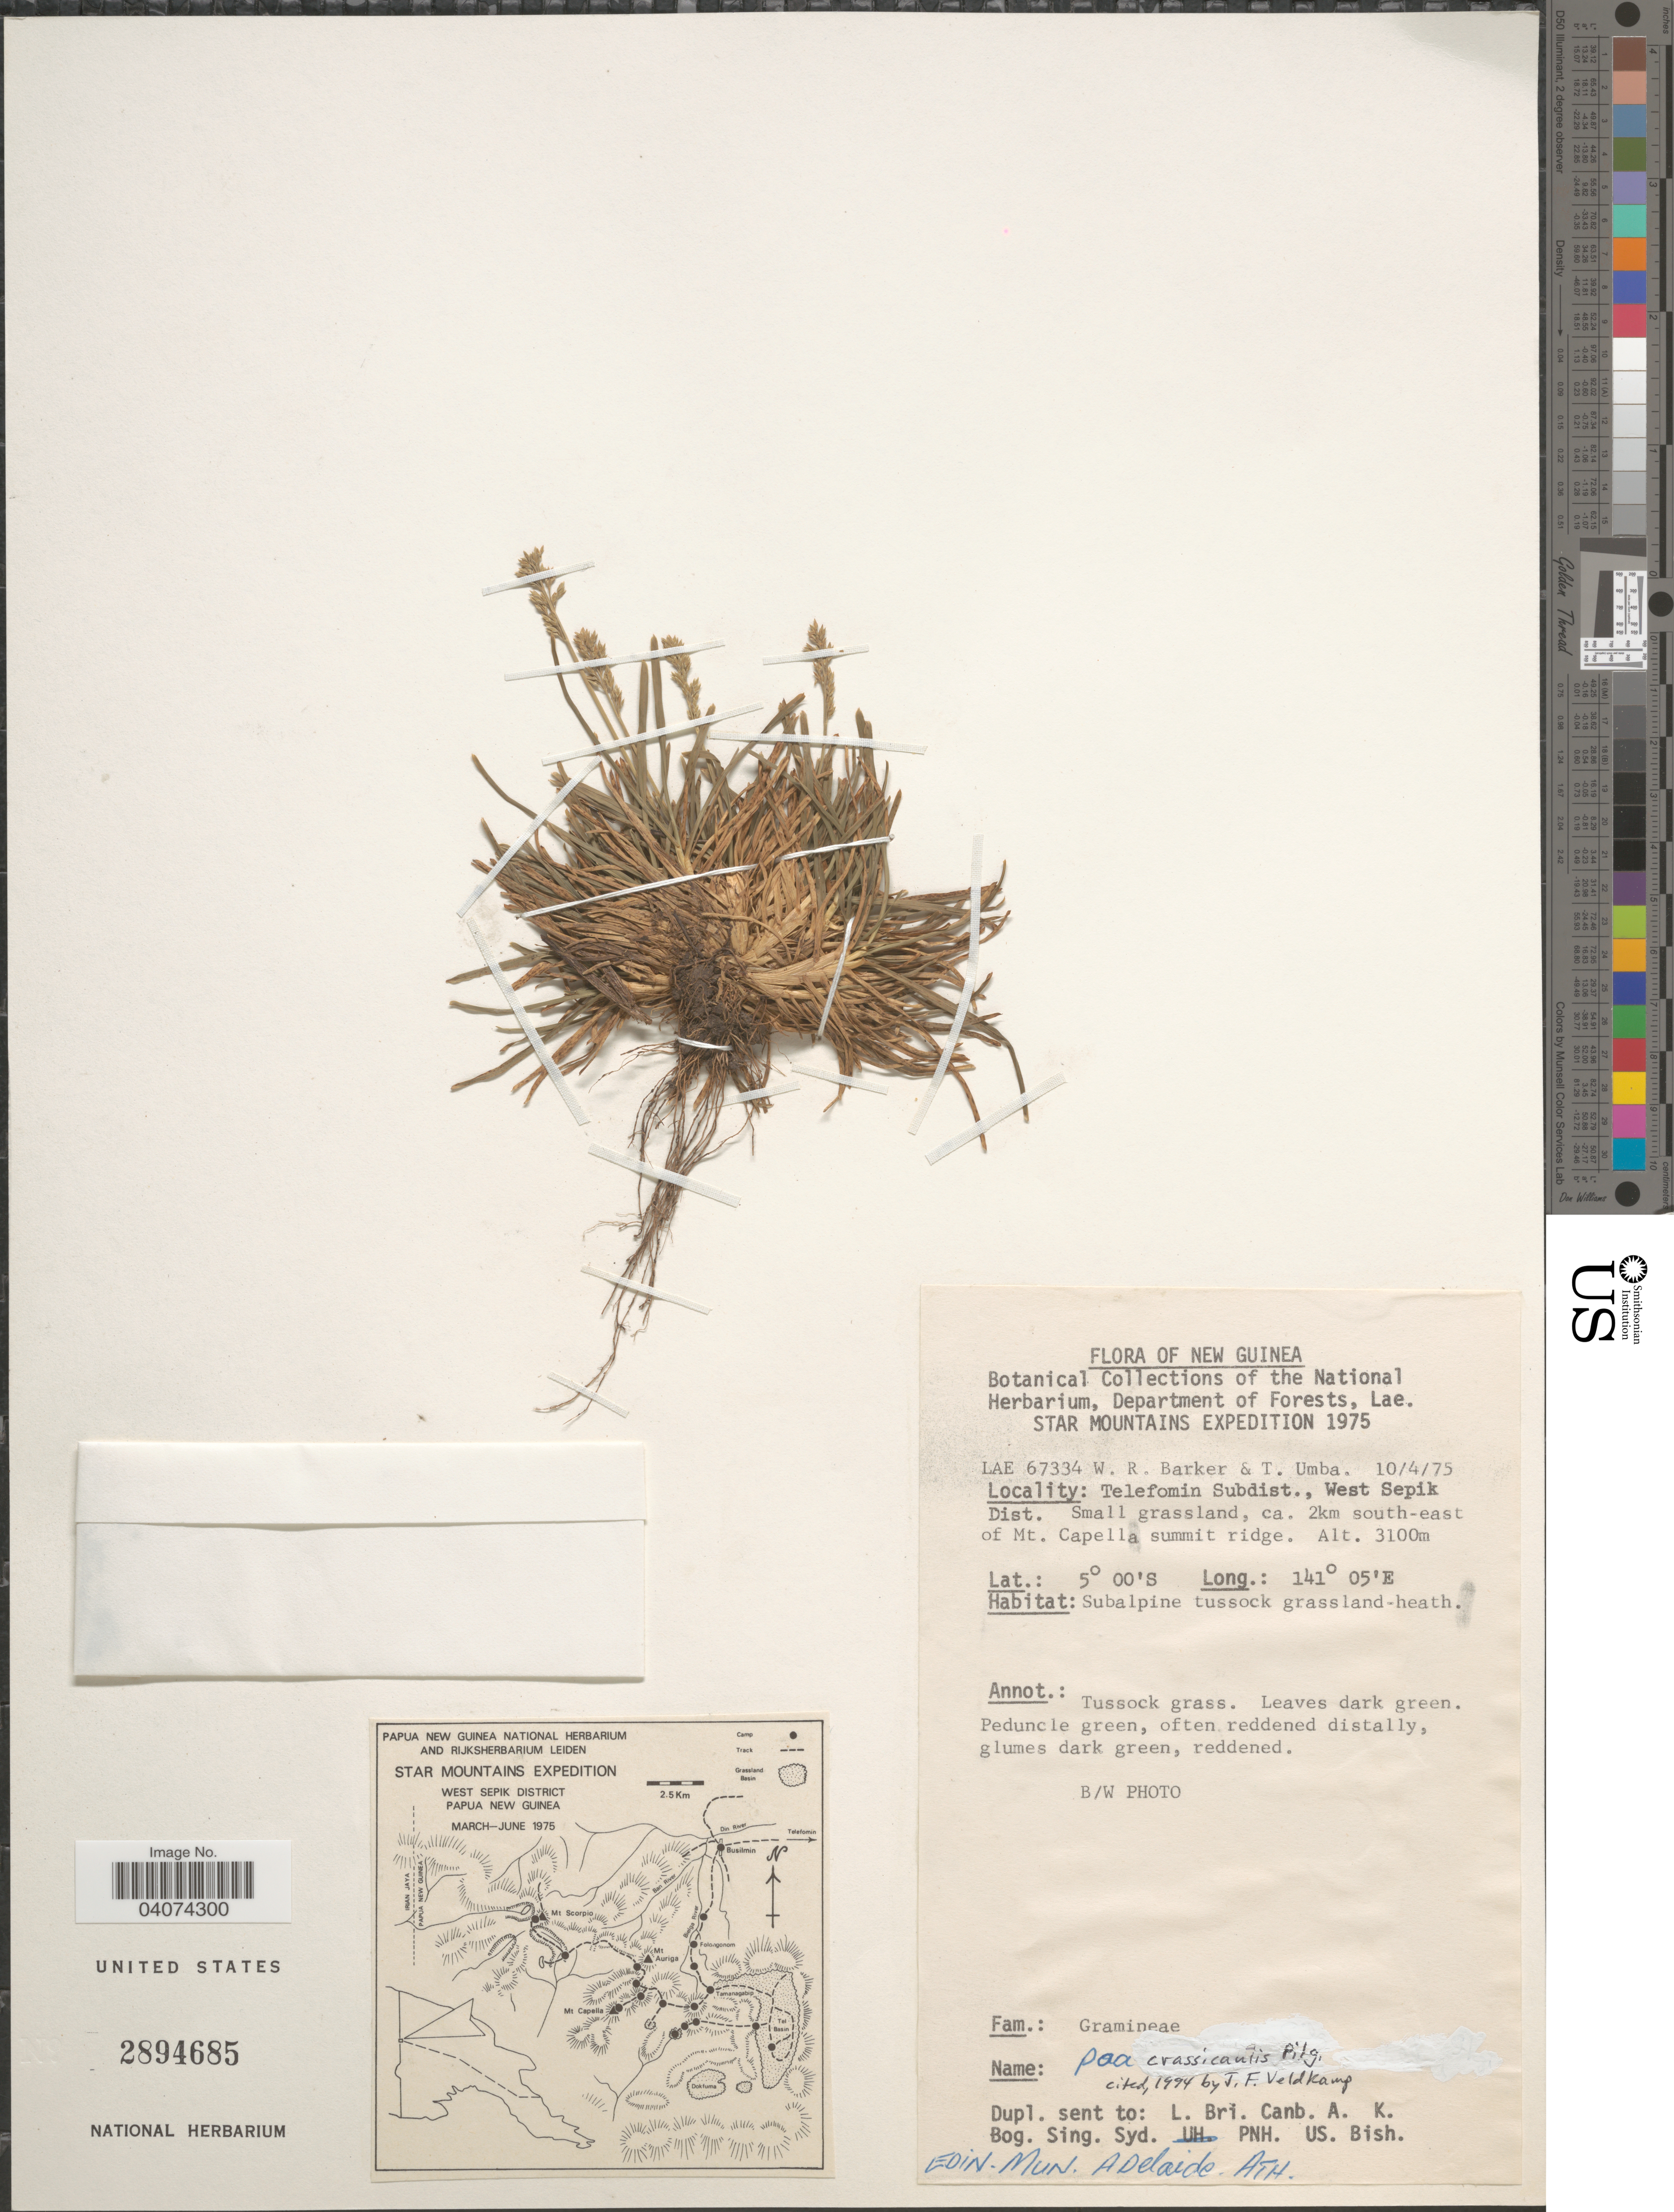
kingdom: Plantae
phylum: Tracheophyta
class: Liliopsida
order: Poales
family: Poaceae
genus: Poa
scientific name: Poa crassicaulis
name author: Pilg.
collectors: W. R. Barker & T. Umba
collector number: LAE67334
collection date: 1975-04-10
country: Papua New Guinea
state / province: Sandaun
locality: Star Mountains Expedition 1975. Telefomin Subdist., West Sepik Dist. Small grassland, ca. 2km south-east of Mt. Capella summit ridge.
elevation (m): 3100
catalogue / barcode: US 2894685